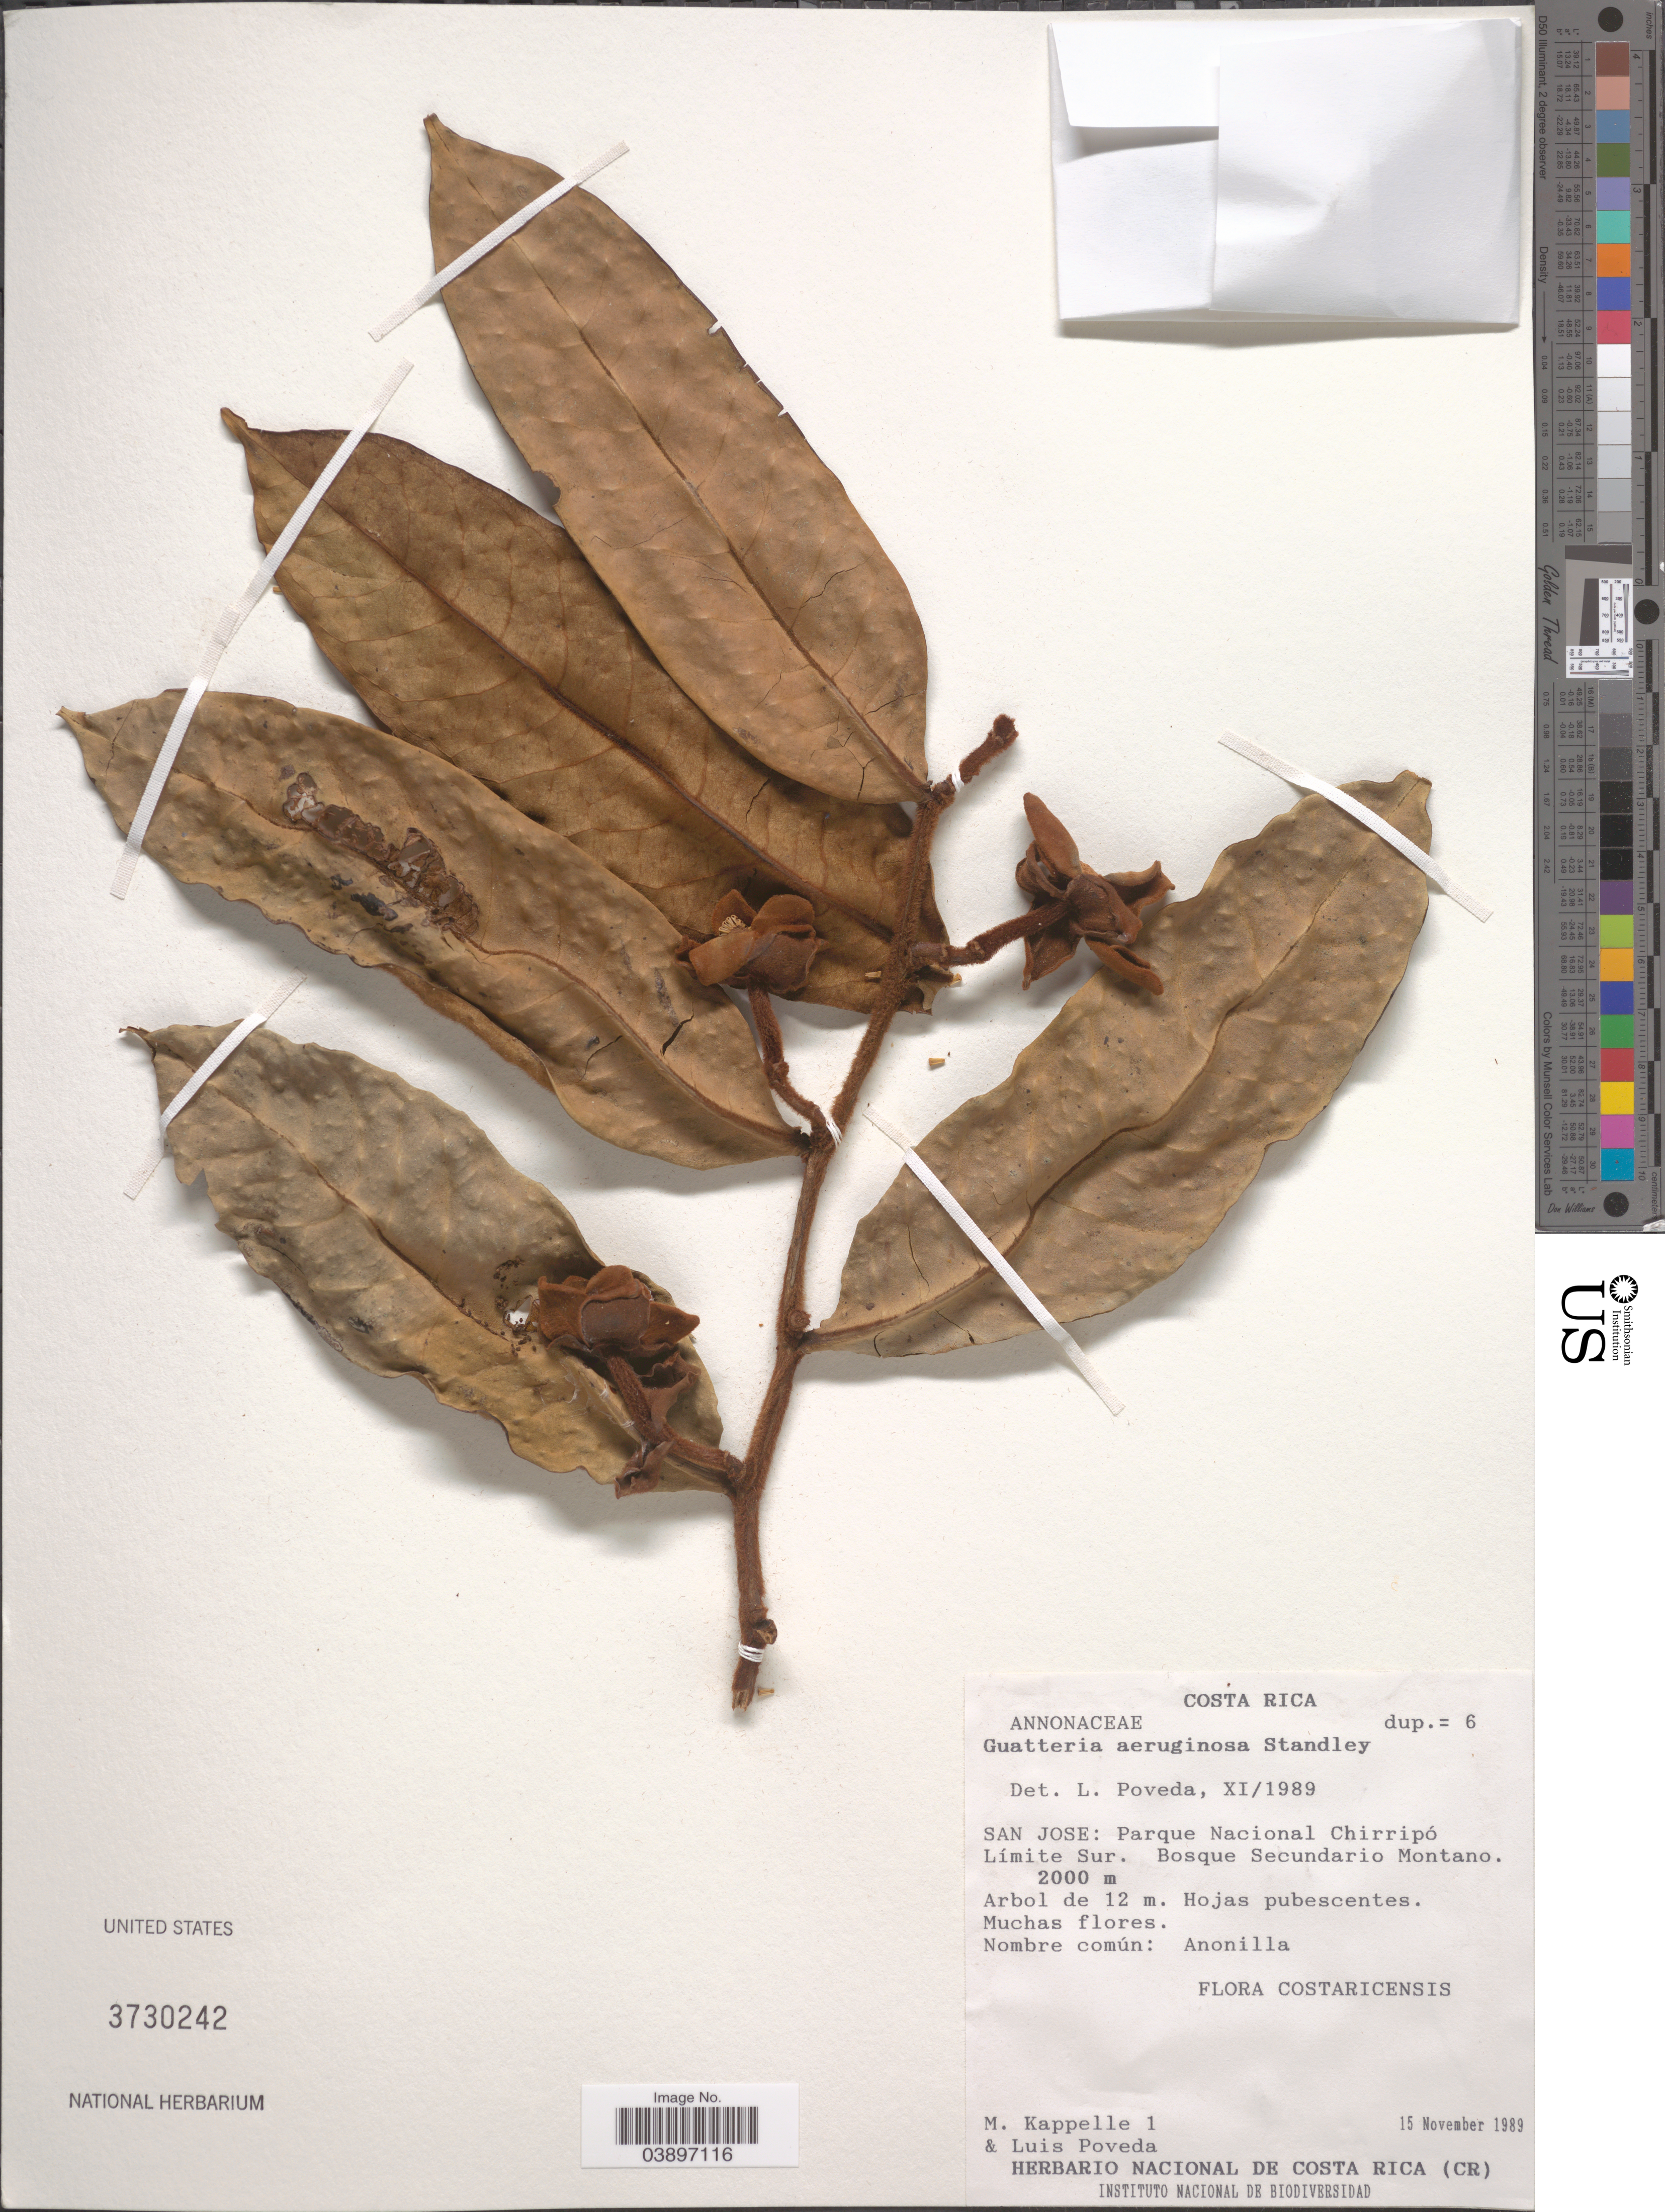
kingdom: Plantae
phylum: Tracheophyta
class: Magnoliopsida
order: Magnoliales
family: Annonaceae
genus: Guatteria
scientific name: Guatteria aeruginosa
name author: Standl.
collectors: M. Kappelle & L. J. Poveda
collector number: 1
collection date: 1989-11-15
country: Costa Rica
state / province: San José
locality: Parque Nacional Chirripó Límite Sur.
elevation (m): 2000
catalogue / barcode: US 3730242